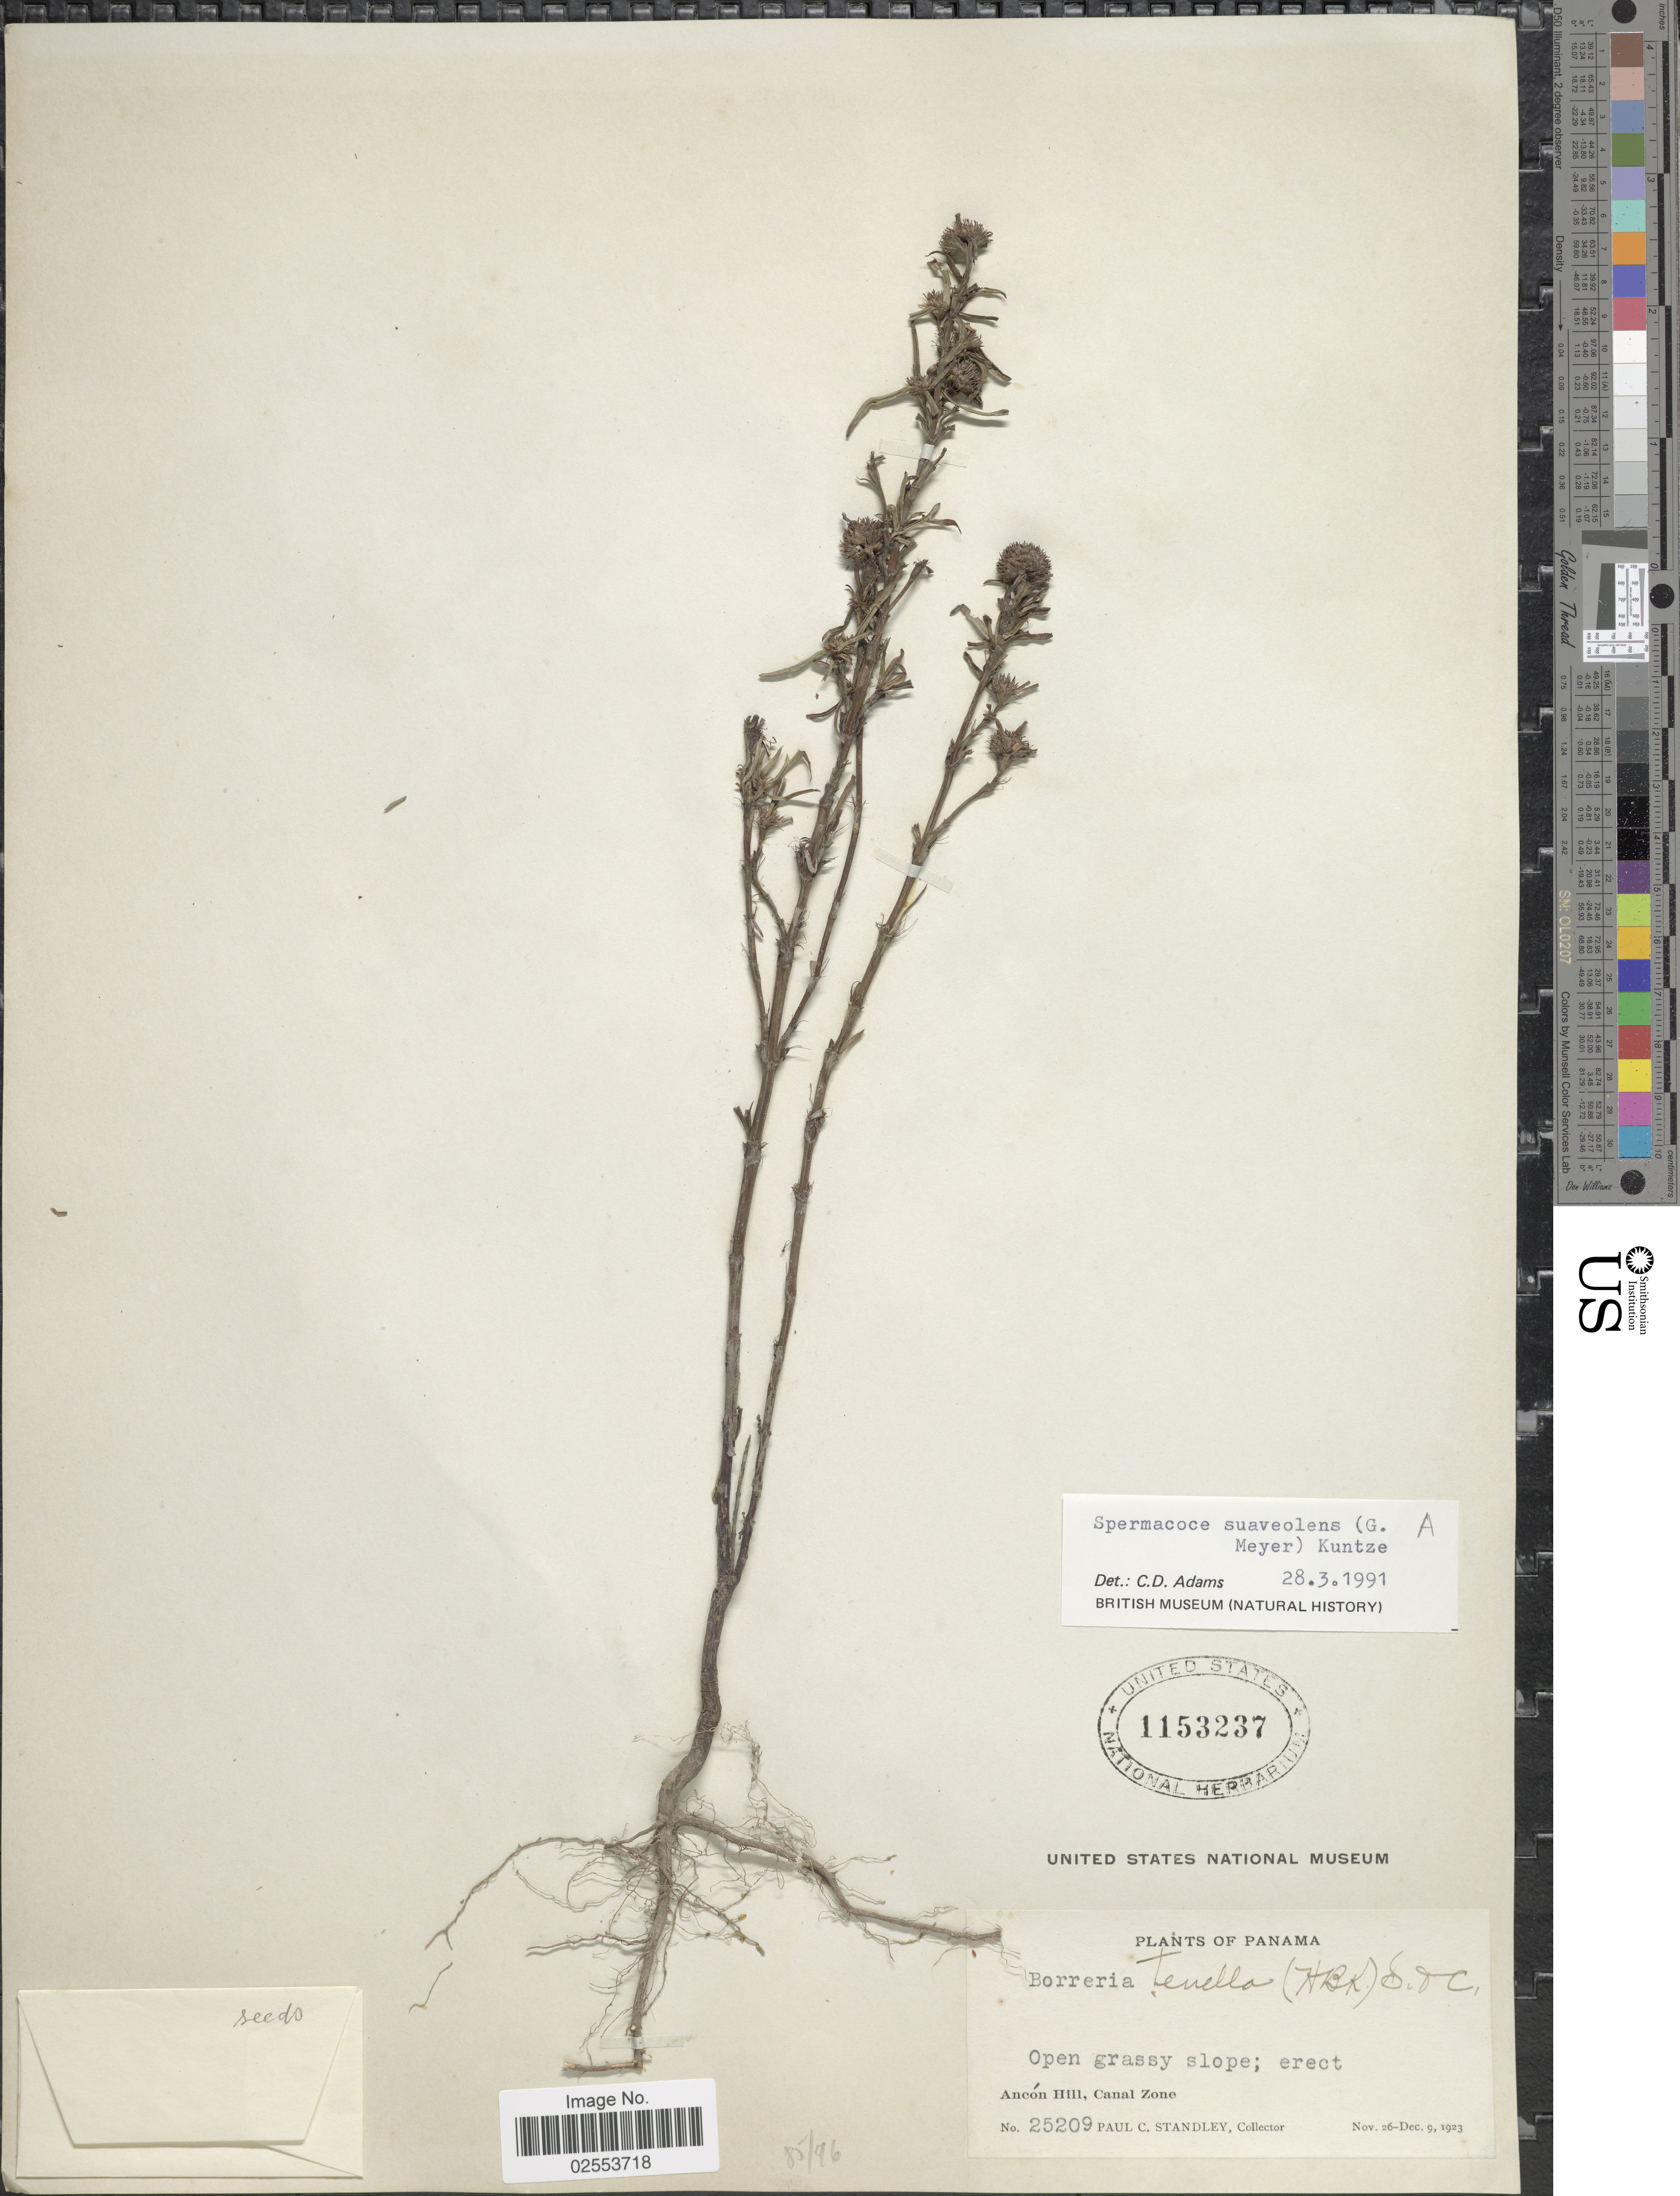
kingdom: Plantae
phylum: Tracheophyta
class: Magnoliopsida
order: Gentianales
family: Rubiaceae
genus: Spermacoce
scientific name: Spermacoce suaveolens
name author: (G. Mey.) Kuntze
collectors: P. C. Standley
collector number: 25209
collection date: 1923-11-26/1923-12-09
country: Panama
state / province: Colón / Panamá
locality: Open grassy slope, Ancon Hill, Canal Zone.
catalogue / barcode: US 1153237